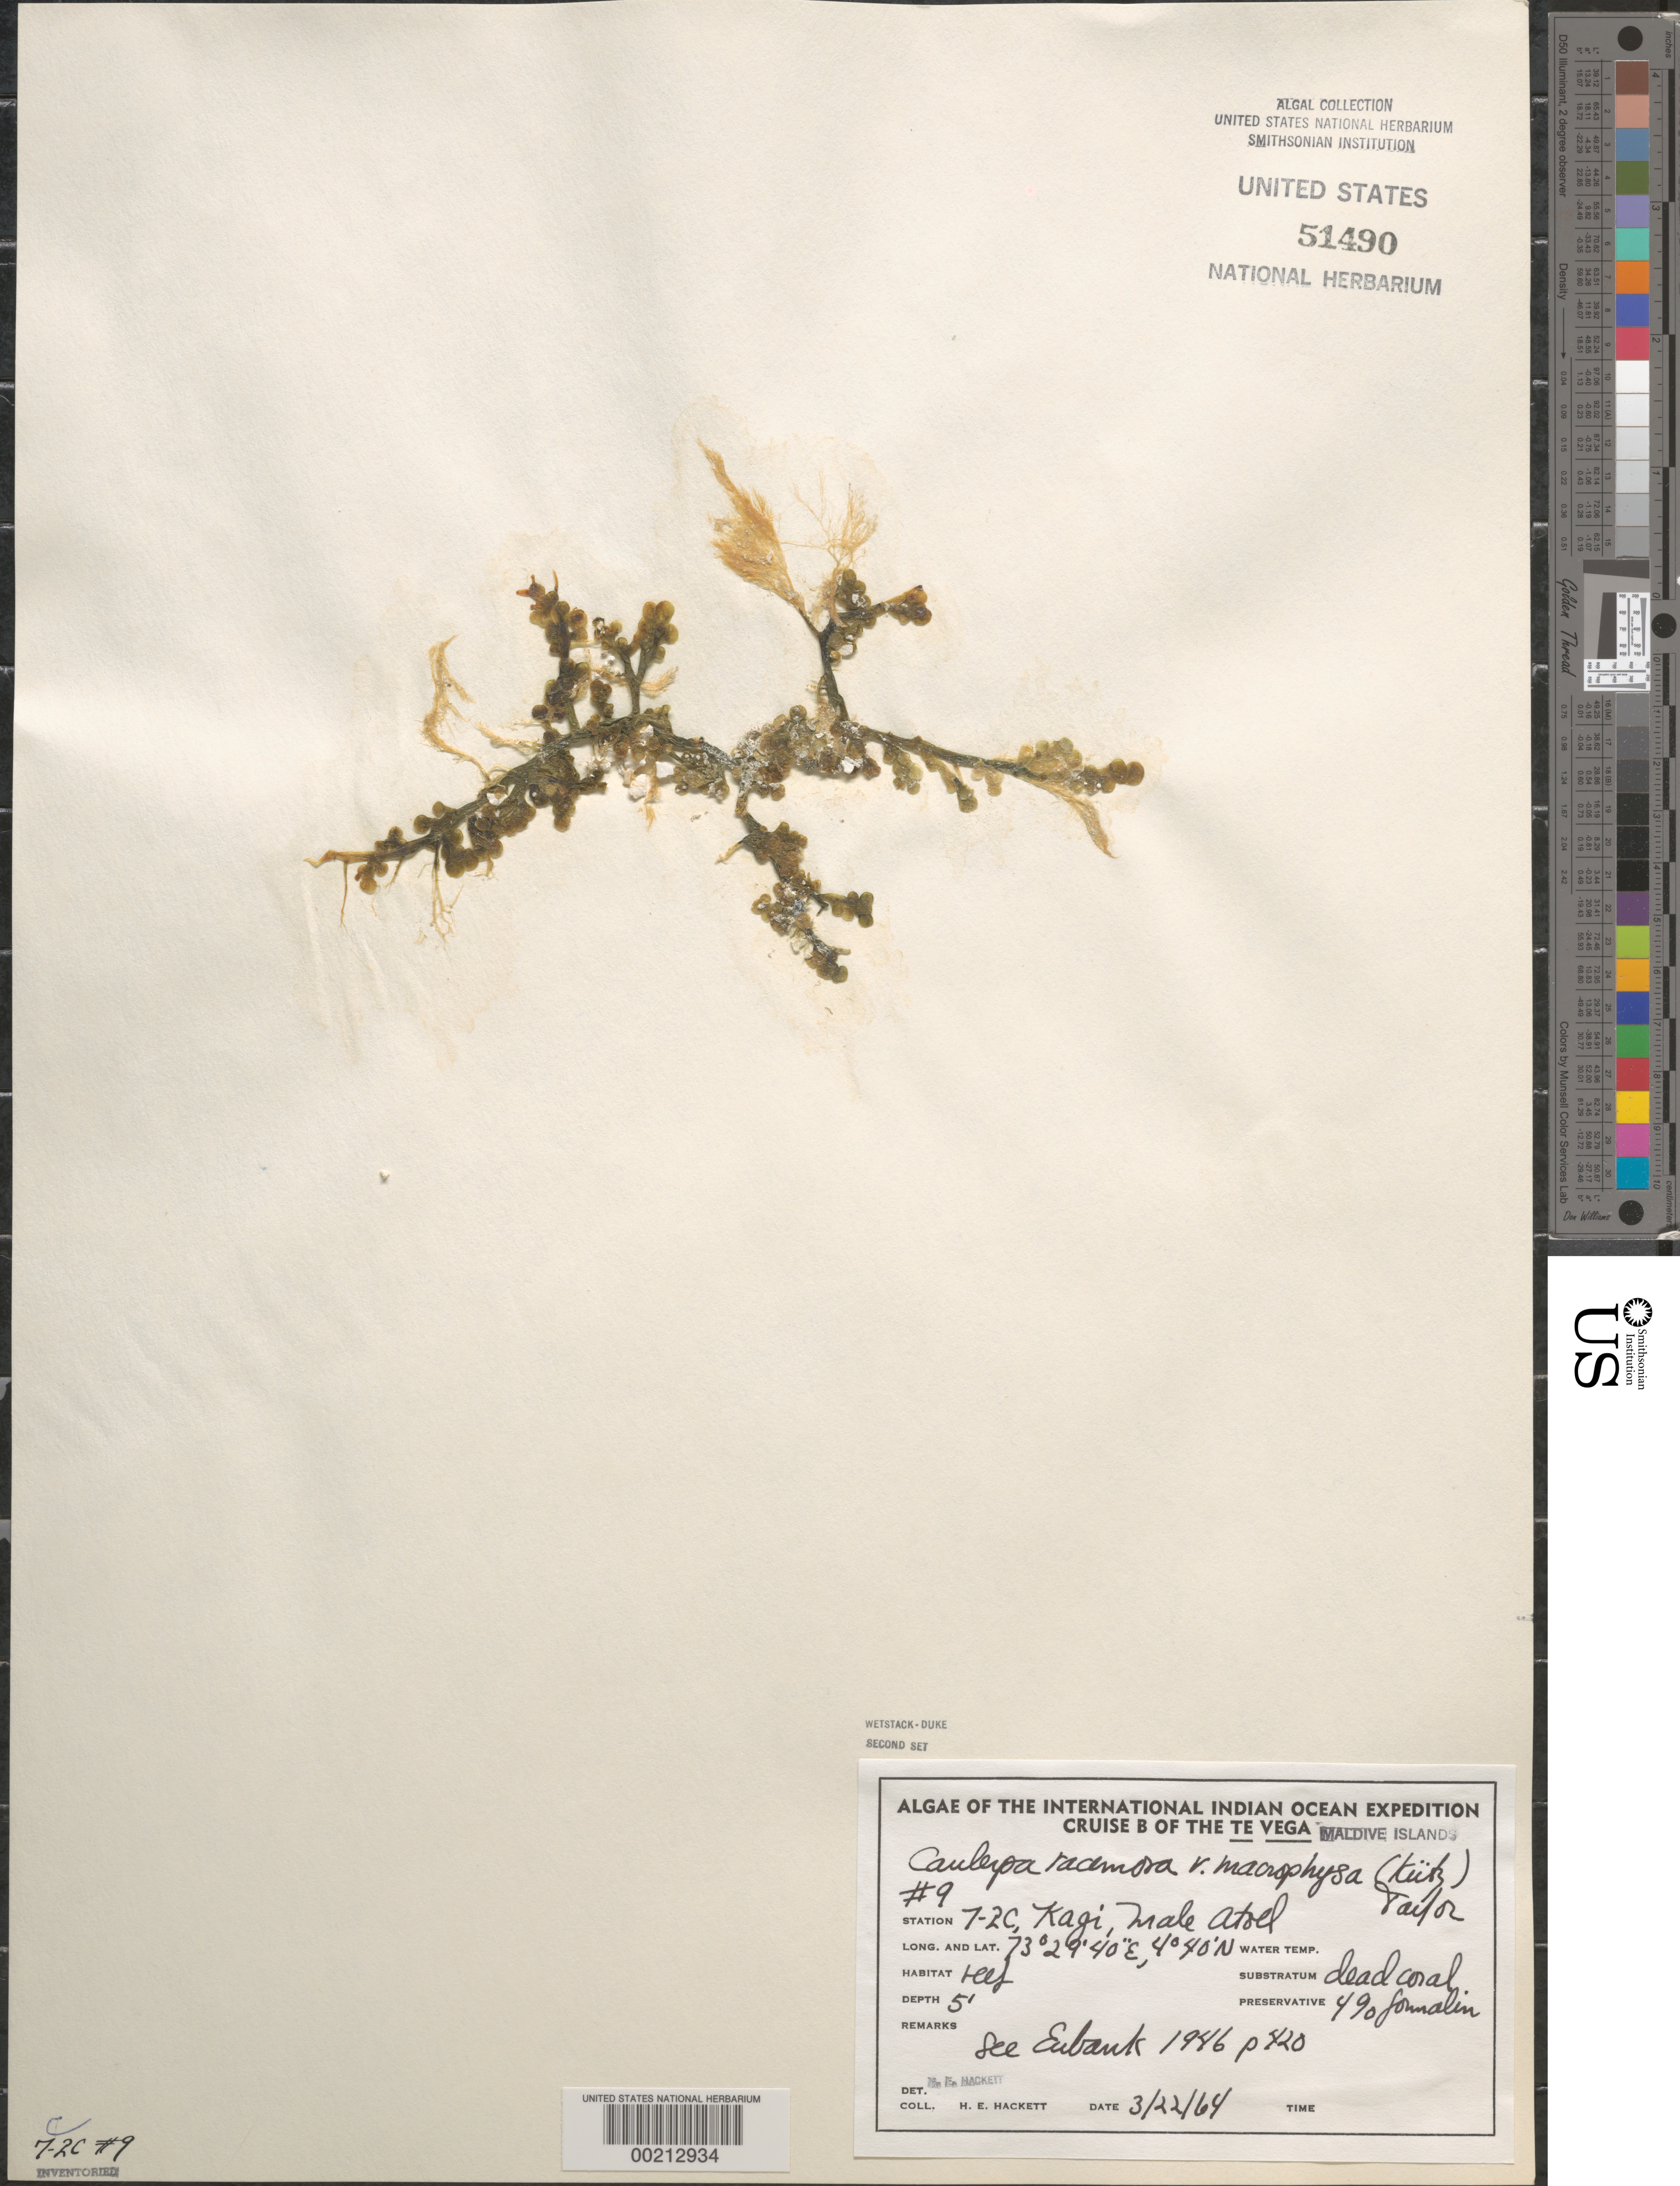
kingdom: Plantae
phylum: Chlorophyta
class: Ulvophyceae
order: Bryopsidales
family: Caulerpaceae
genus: Caulerpa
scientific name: Caulerpa racemosa var. macrophysa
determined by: Hackett, H. E.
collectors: H. E. Hackett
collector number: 9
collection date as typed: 22 Mar 1964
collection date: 1964-03-22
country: Maldive Islands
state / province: Kaafu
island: Male Atoll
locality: Kagi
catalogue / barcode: US 51490